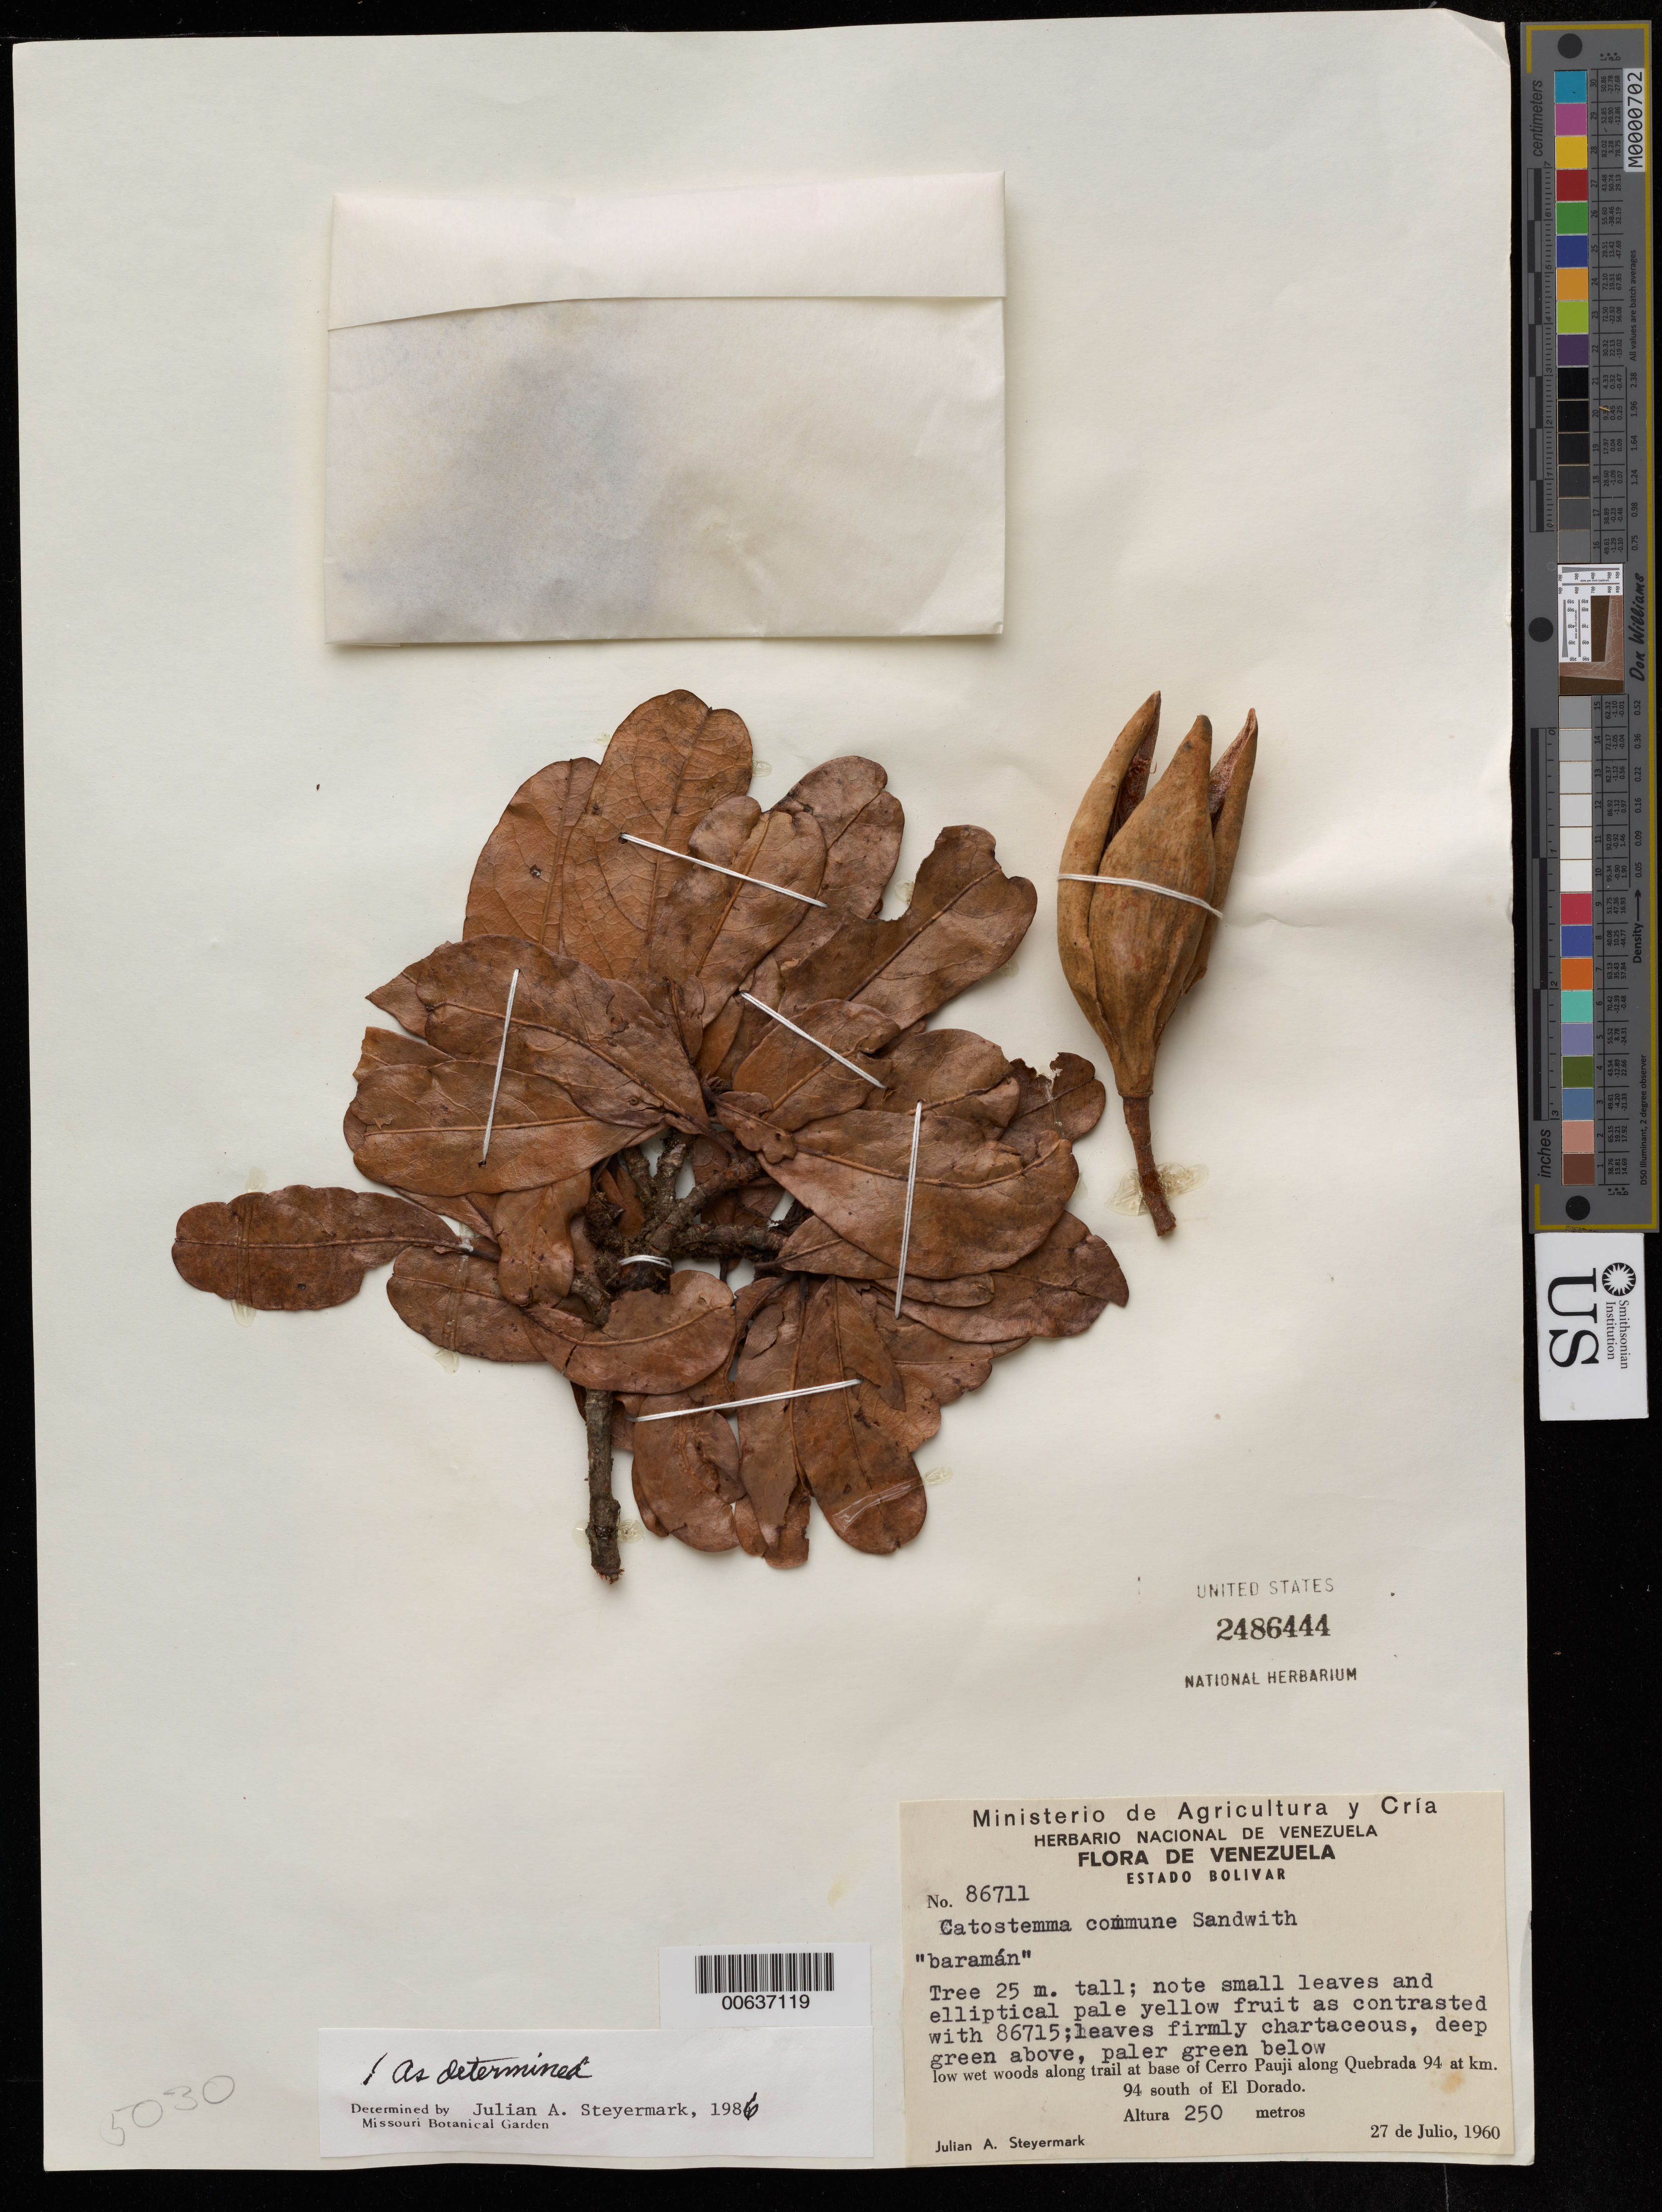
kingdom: Plantae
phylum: Tracheophyta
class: Magnoliopsida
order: Malvales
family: Malvaceae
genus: Catostemma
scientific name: Catostemma commune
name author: Sandwith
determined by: Steyermark, Julian A., (VEN)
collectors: J. Steyermark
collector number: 86711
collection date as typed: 27-Jul-60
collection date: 1960-07-27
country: Venezuela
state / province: Bolívar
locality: Cerro Pauji, along Quebrada 94 at km 94 south of El Dorado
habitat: Low wet woods along trail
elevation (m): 290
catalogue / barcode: US 2486444